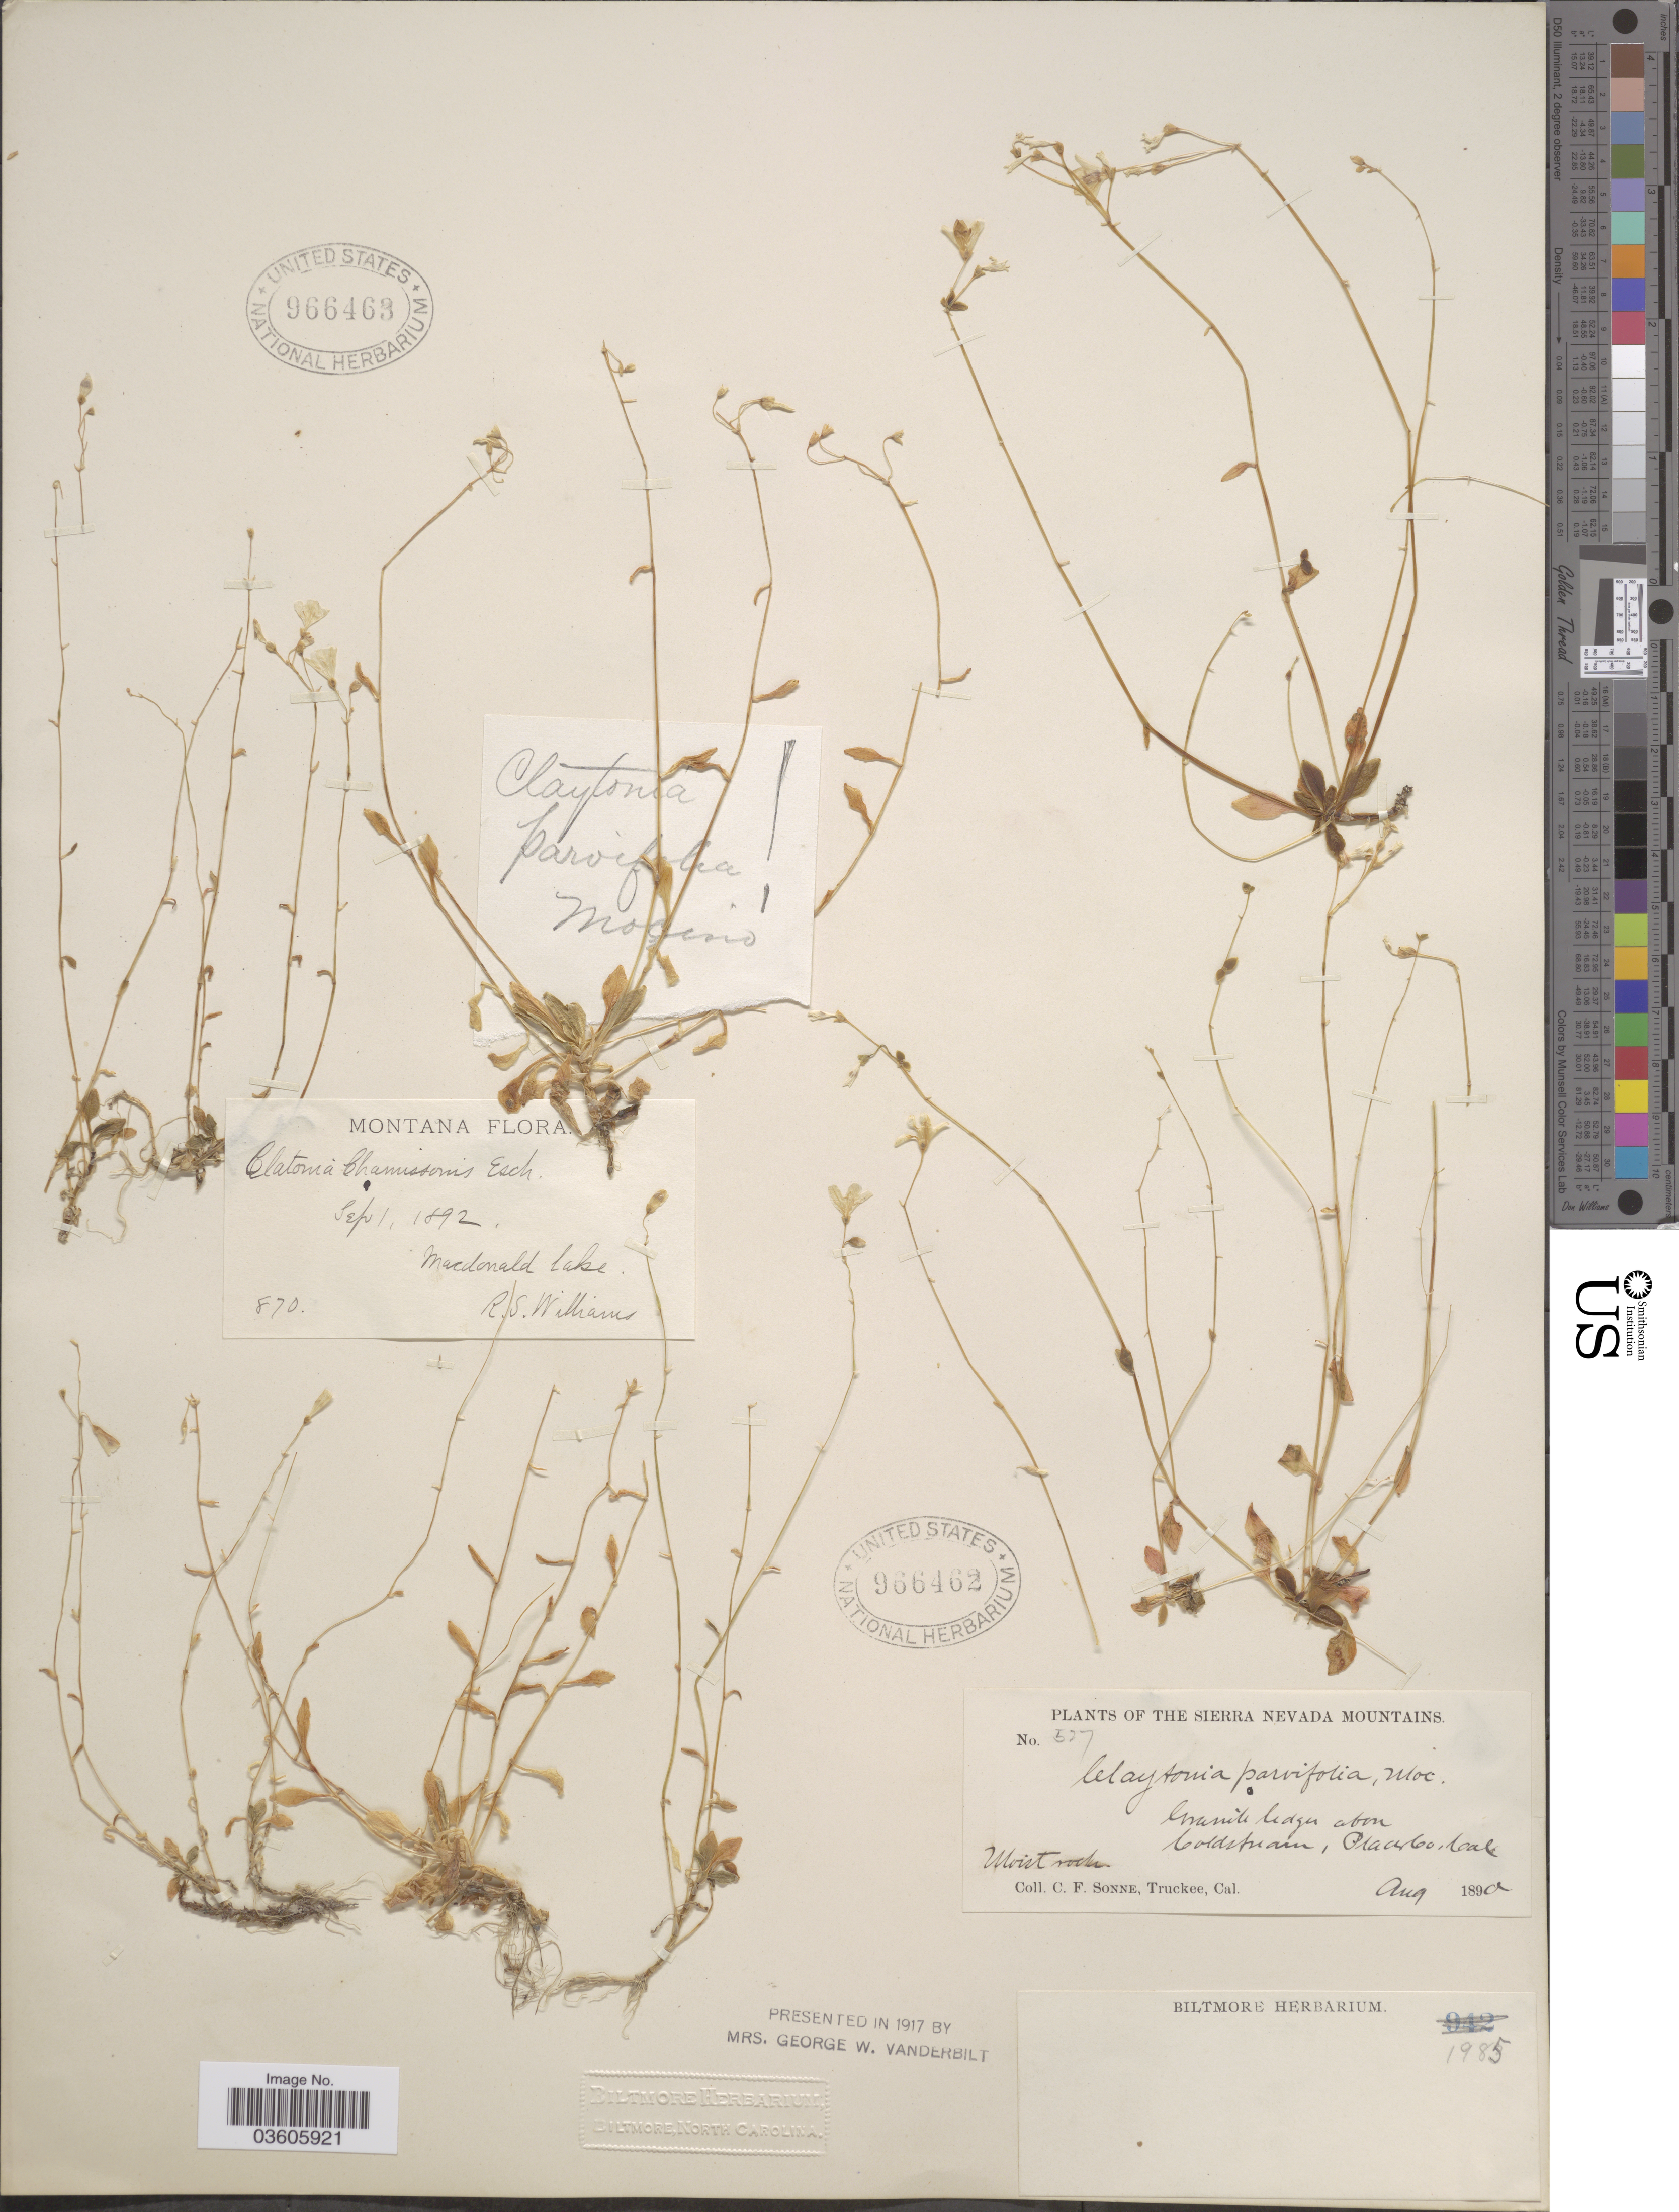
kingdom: Plantae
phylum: Tracheophyta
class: Magnoliopsida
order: Caryophyllales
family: Montiaceae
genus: Montia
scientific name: Montia parvifolia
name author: (Moc. ex DC.) Greene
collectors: R. S. Williams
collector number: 870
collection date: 1892-09-01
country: United States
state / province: Montana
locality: Macdonald Lake.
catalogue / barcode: US 966463-2